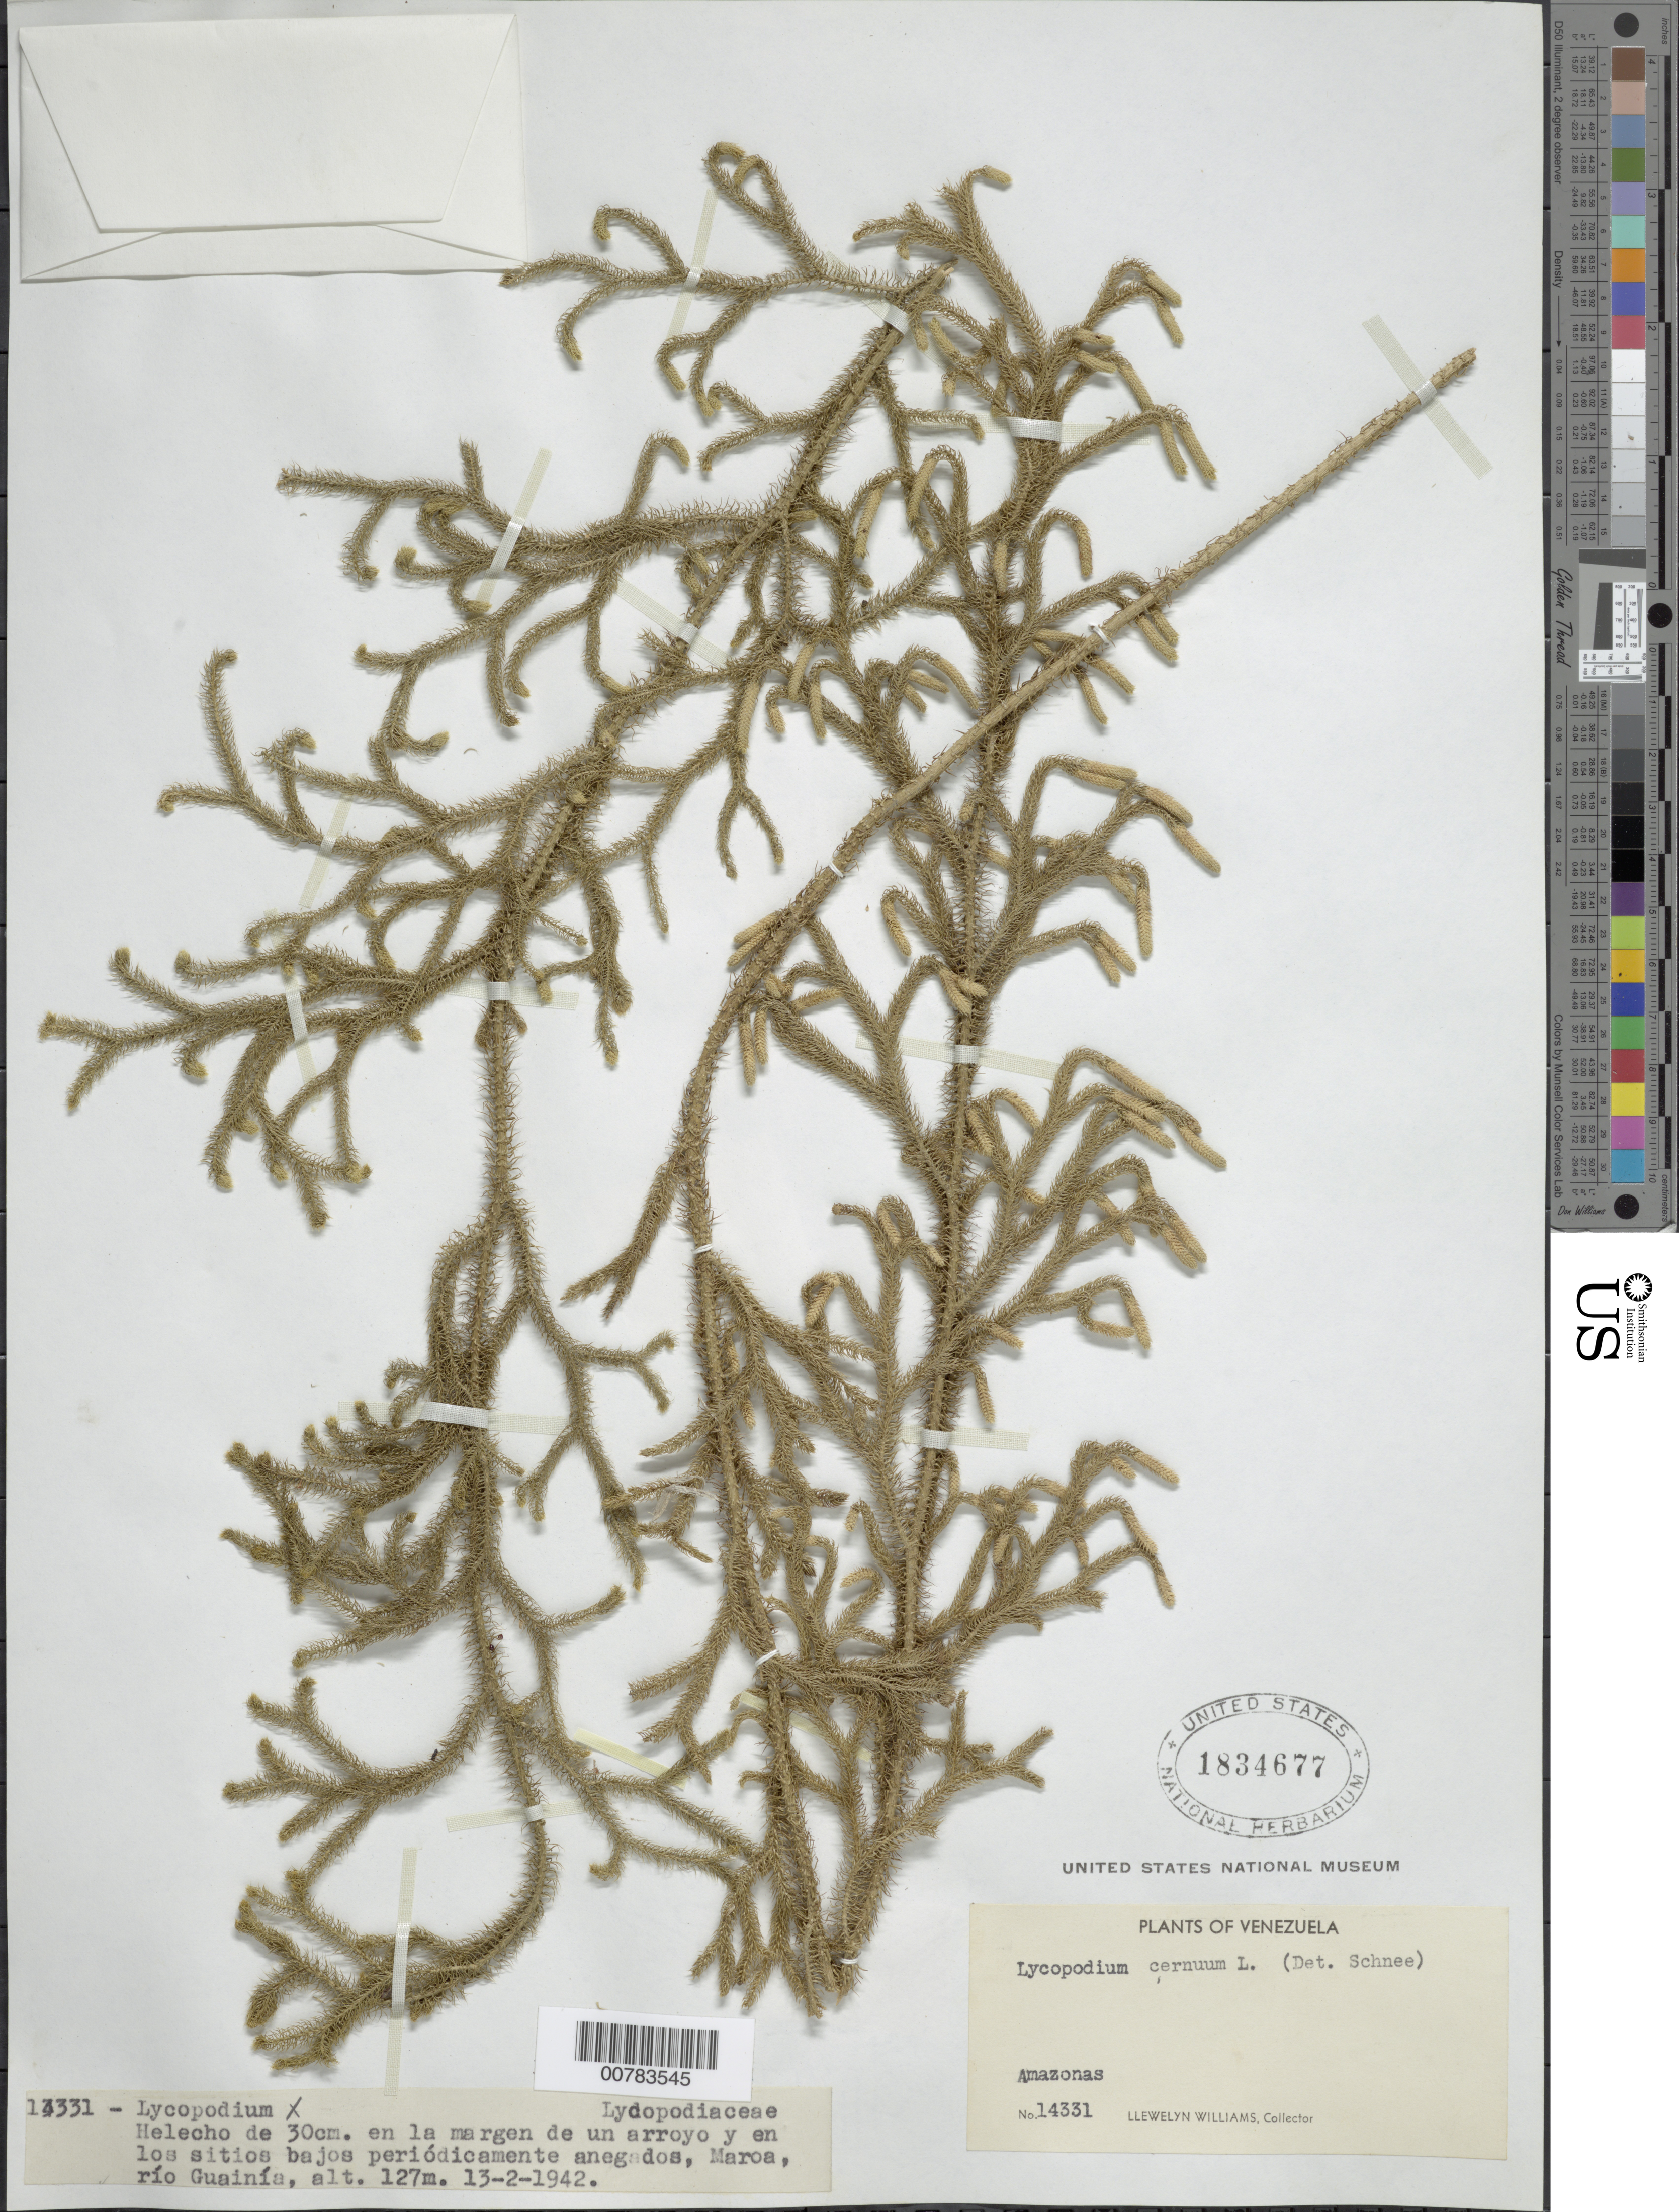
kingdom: Plantae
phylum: Tracheophyta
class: Lycopodiopsida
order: Lycopodiales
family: Lycopodiaceae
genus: Palhinhaea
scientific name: Palhinhaea camporum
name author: (B. Øllg. & P.G. Windisch) Holub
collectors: Ll. Williams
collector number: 14331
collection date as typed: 13-Feb-42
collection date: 1942-02-13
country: Venezuela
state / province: Amazonas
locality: Maroa, Río Guainía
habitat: Margen de un arroyo y en los sitios bajos periódicamente anegados.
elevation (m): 127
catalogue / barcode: US 1834677